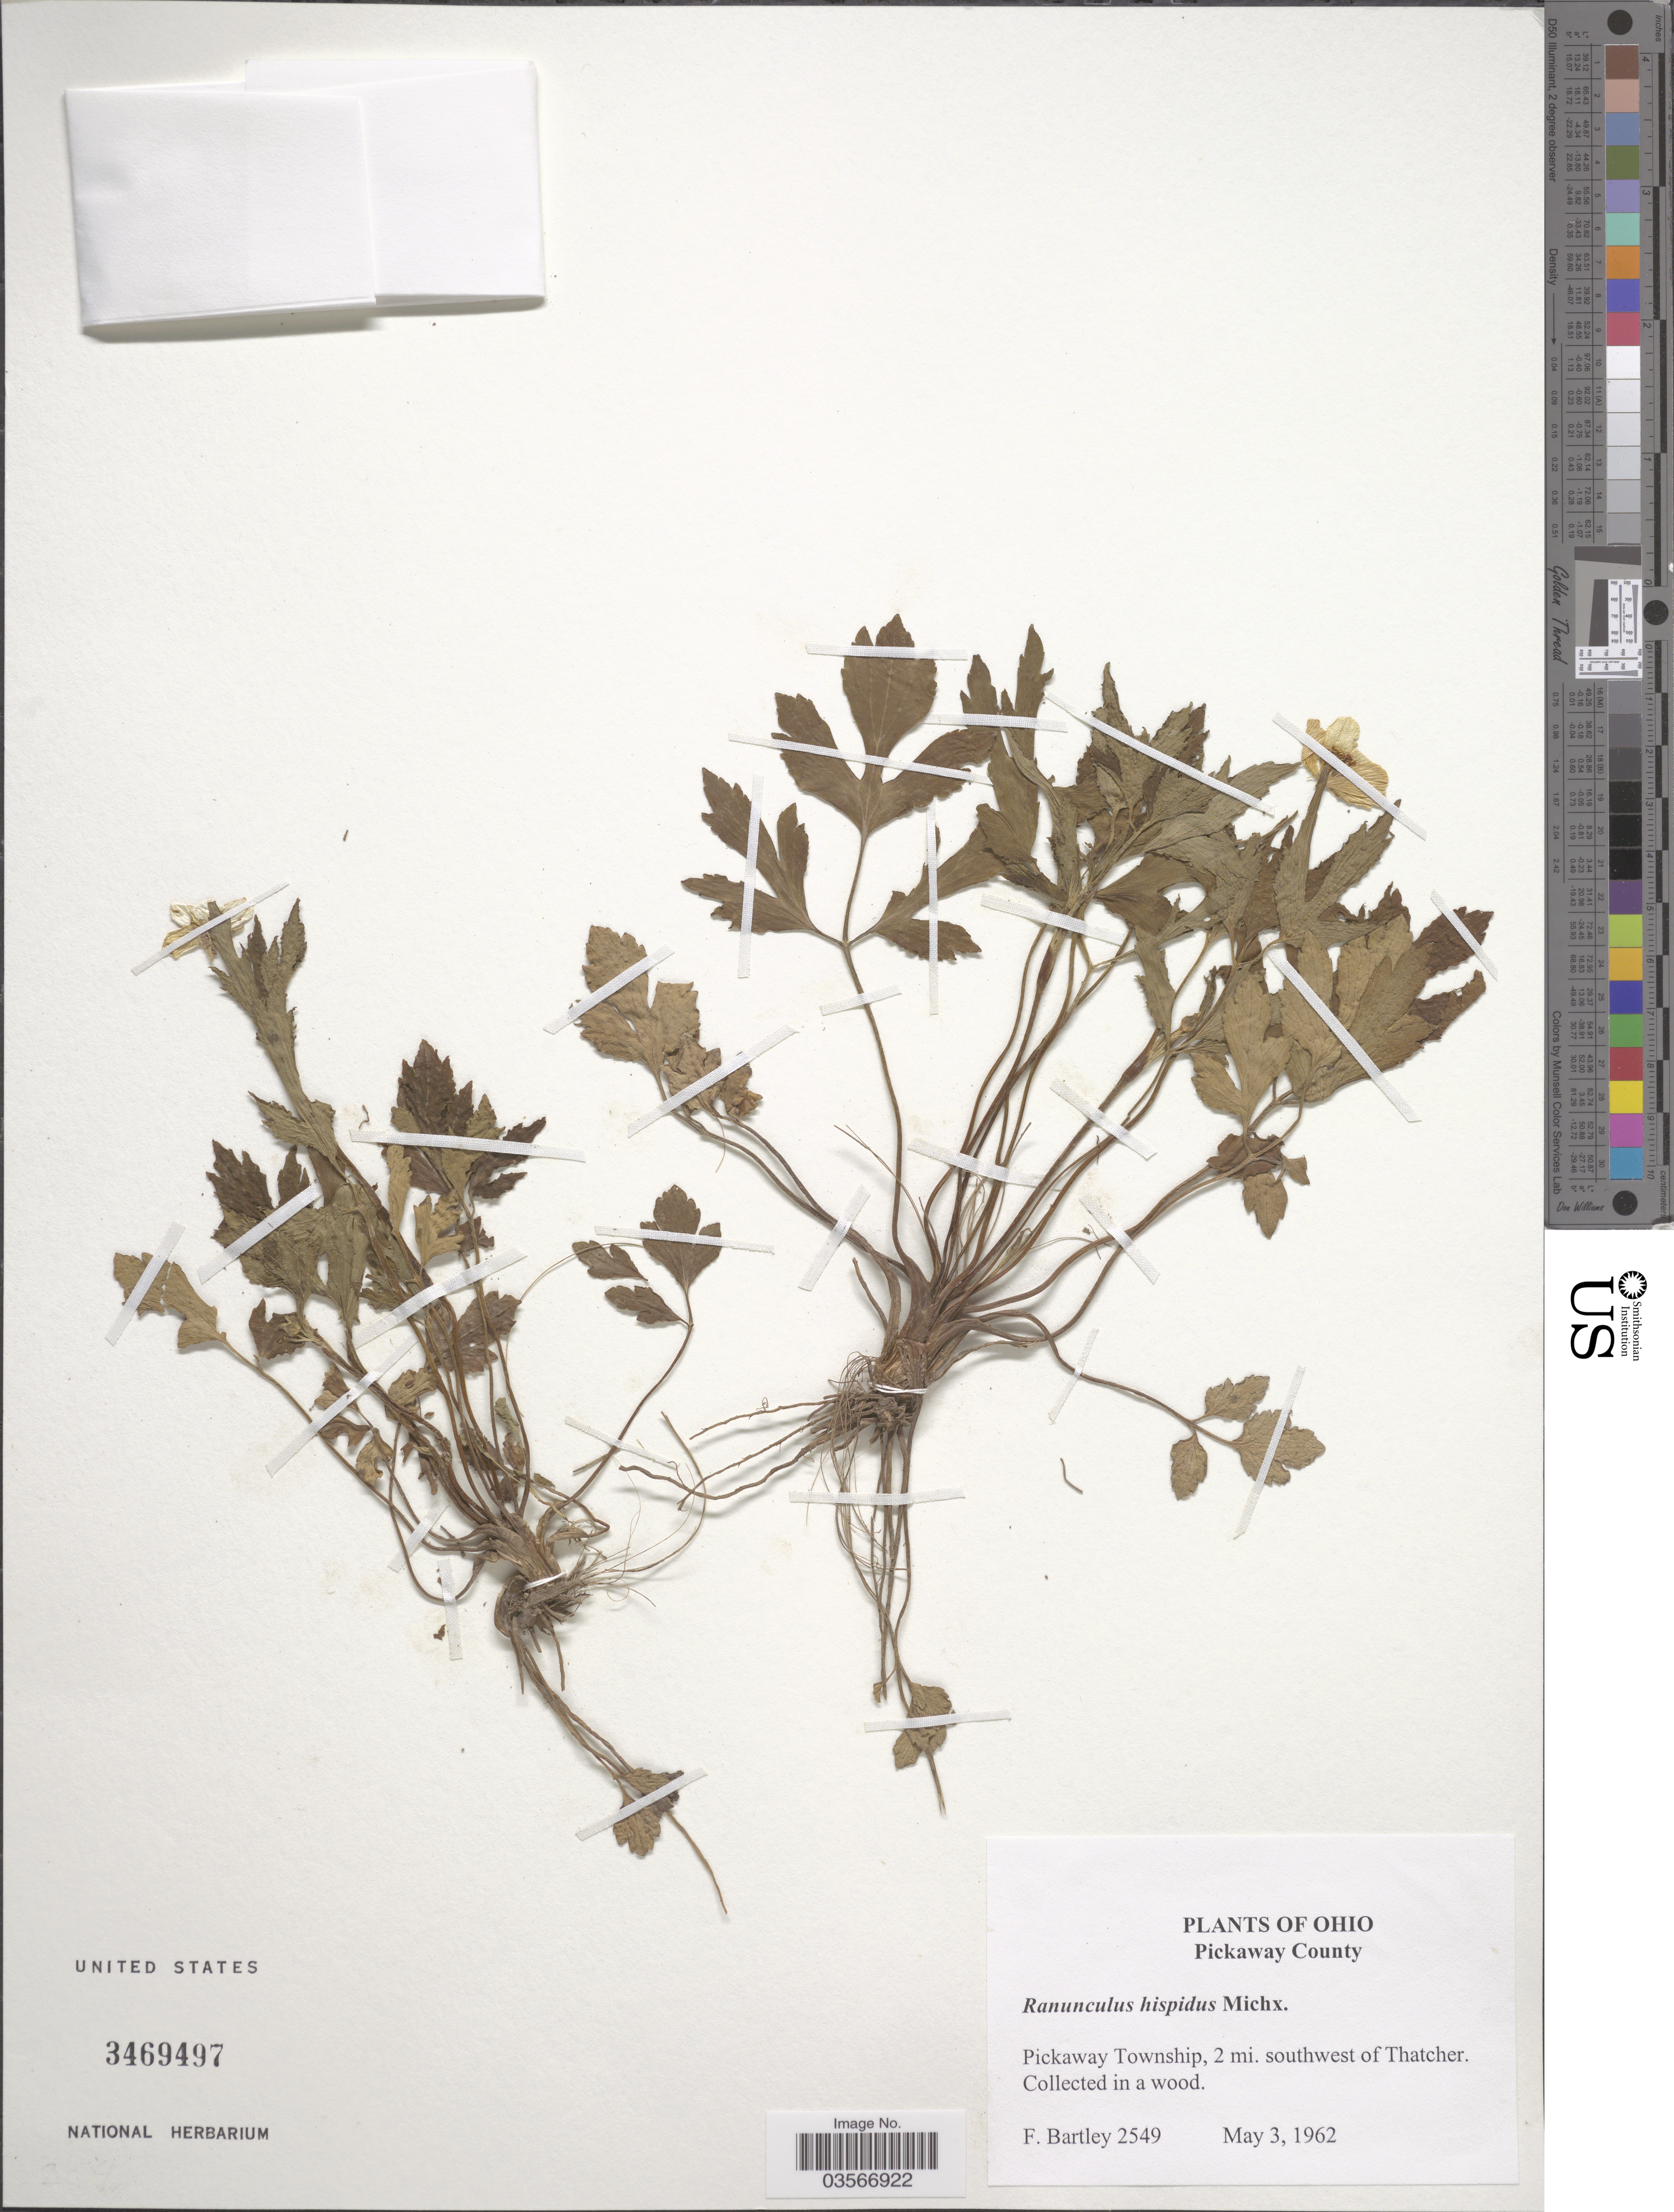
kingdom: Plantae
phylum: Tracheophyta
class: Magnoliopsida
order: Ranunculales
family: Ranunculaceae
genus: Ranunculus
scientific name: Ranunculus hispidus var. hispidus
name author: Michx.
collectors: F. Bartley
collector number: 2549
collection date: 1962-05-03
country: United States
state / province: Ohio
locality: Pickaway County. Pickaway Township, 2 mi. southwest of Thatcher.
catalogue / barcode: US 3469497